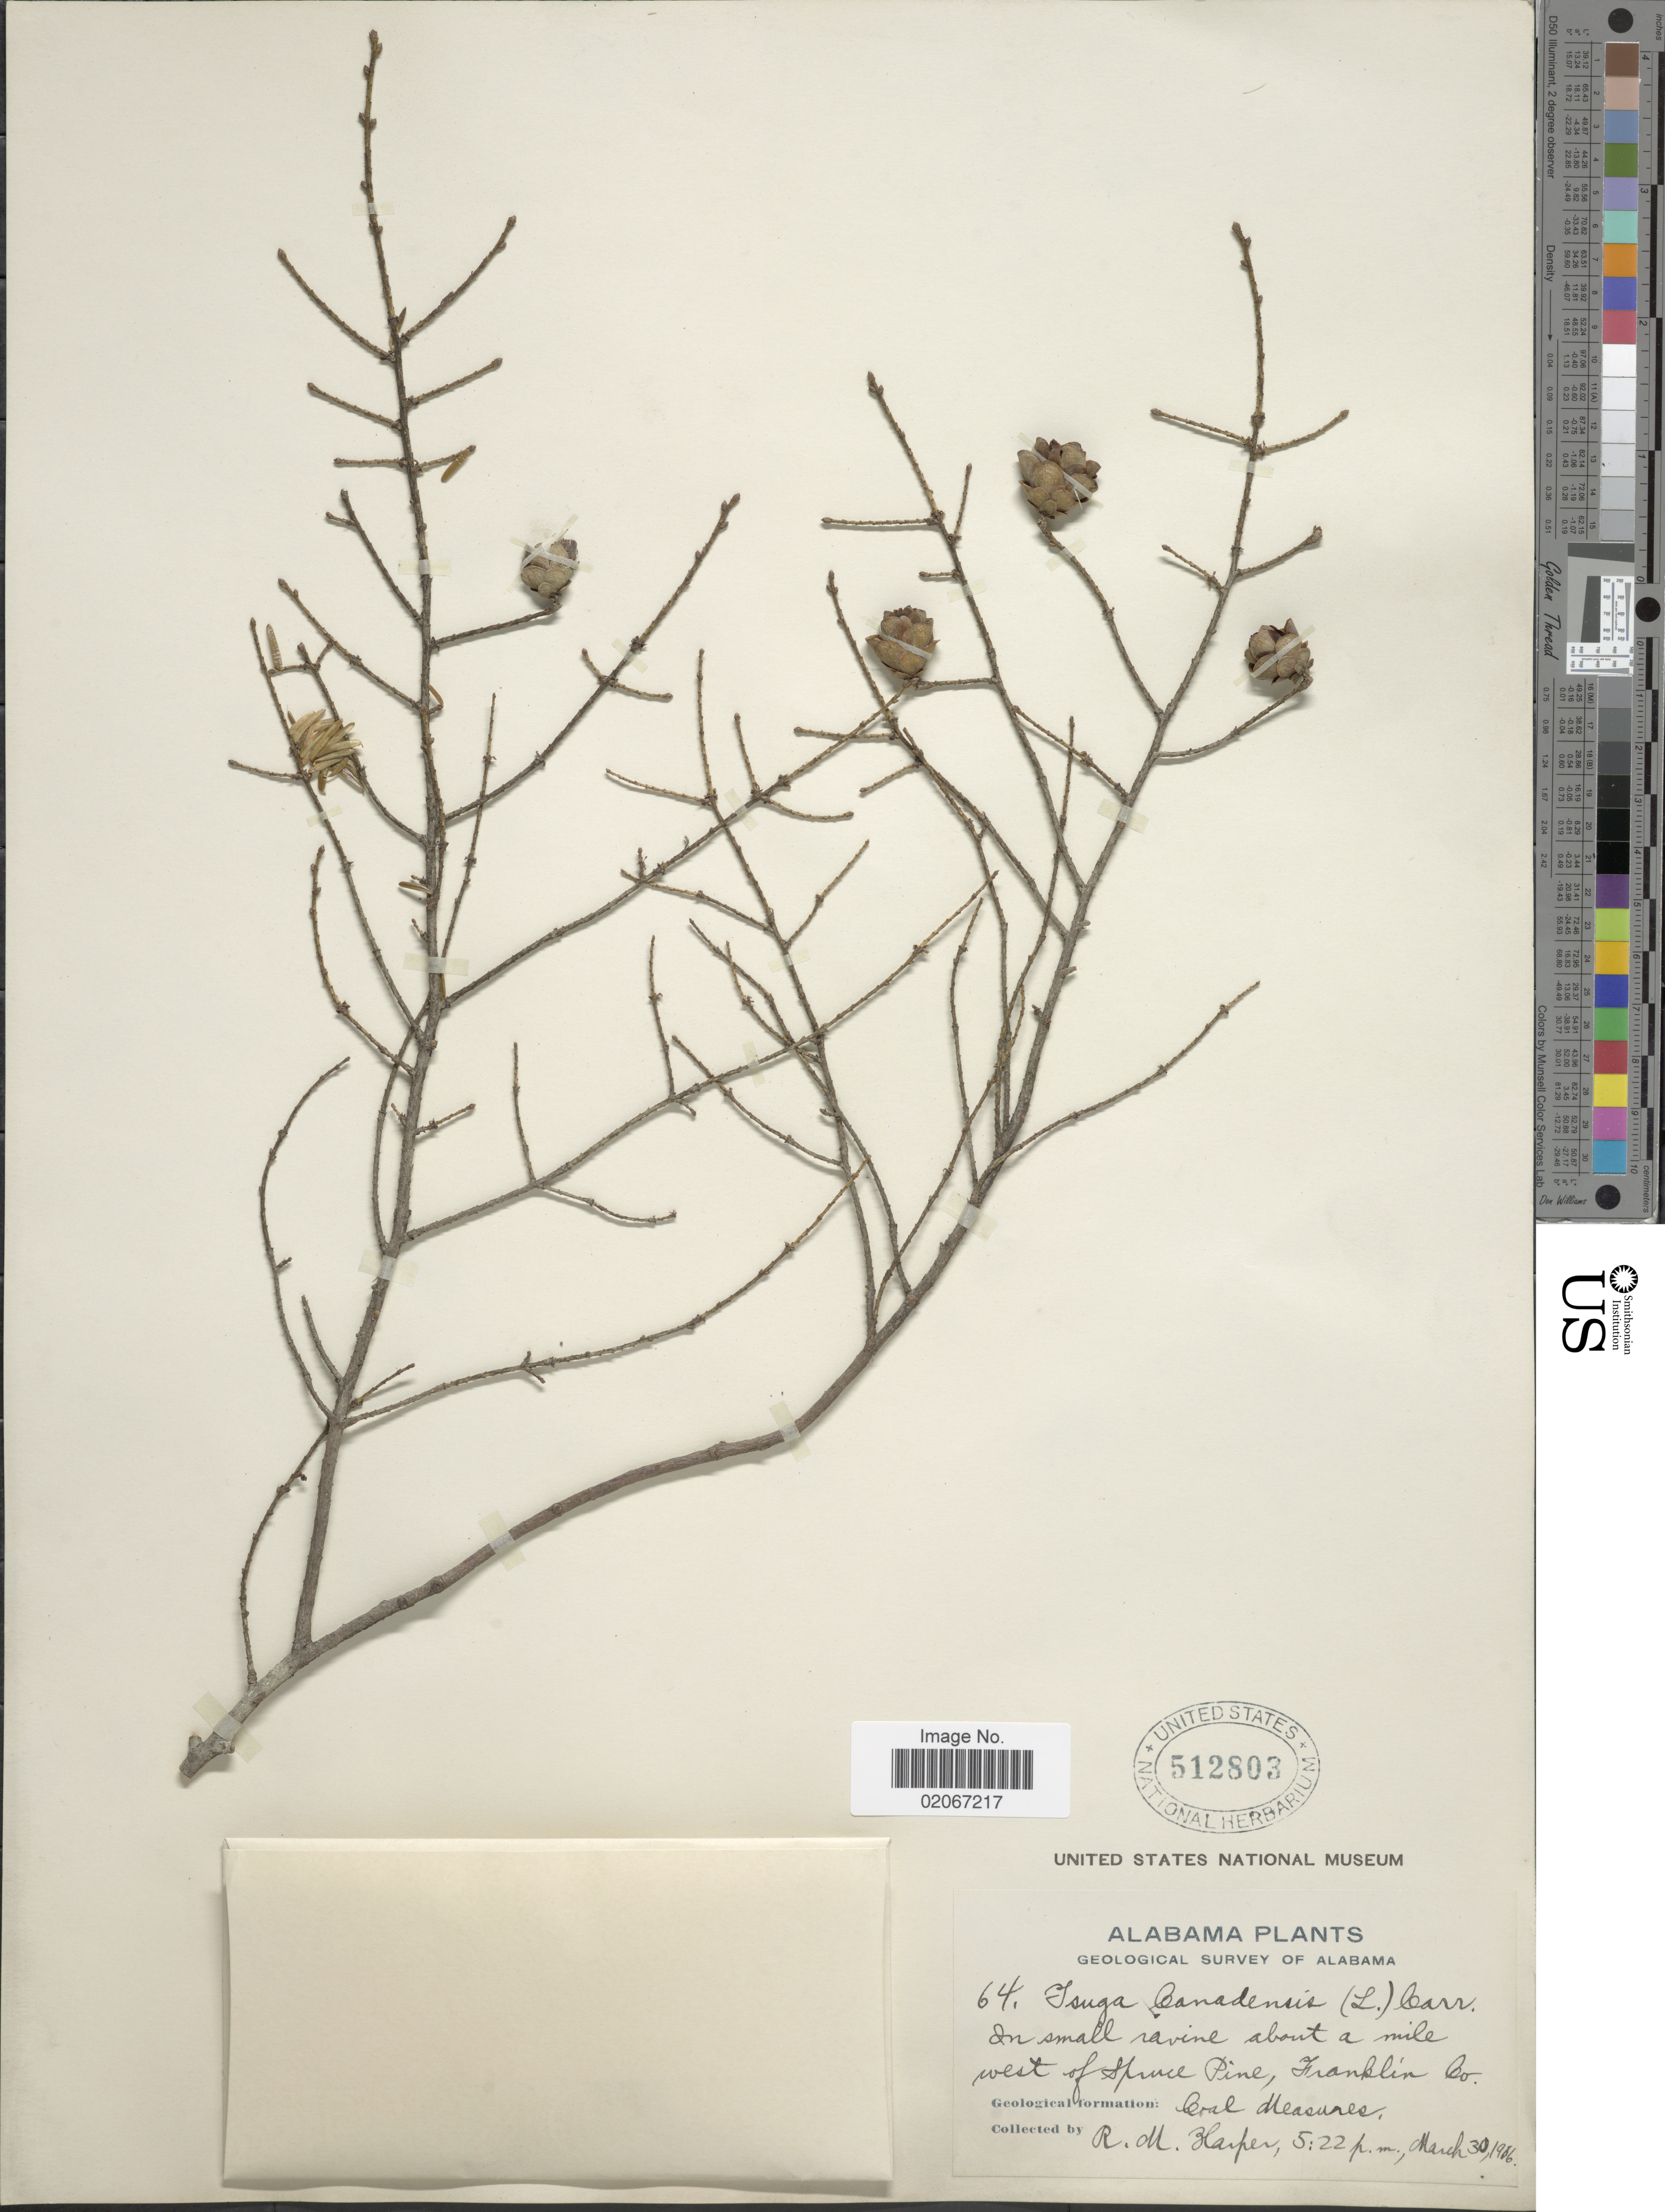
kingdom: Plantae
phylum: Tracheophyta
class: Pinopsida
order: Pinales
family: Pinaceae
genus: Tsuga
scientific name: Tsuga canadensis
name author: (L.) Carrière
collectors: R. M. Harper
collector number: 64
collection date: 1986-03-30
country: United States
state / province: Alabama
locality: In small ravine about a mile west of Spruce Pine, Franklin Co. Coal Measures.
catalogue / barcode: US 512803